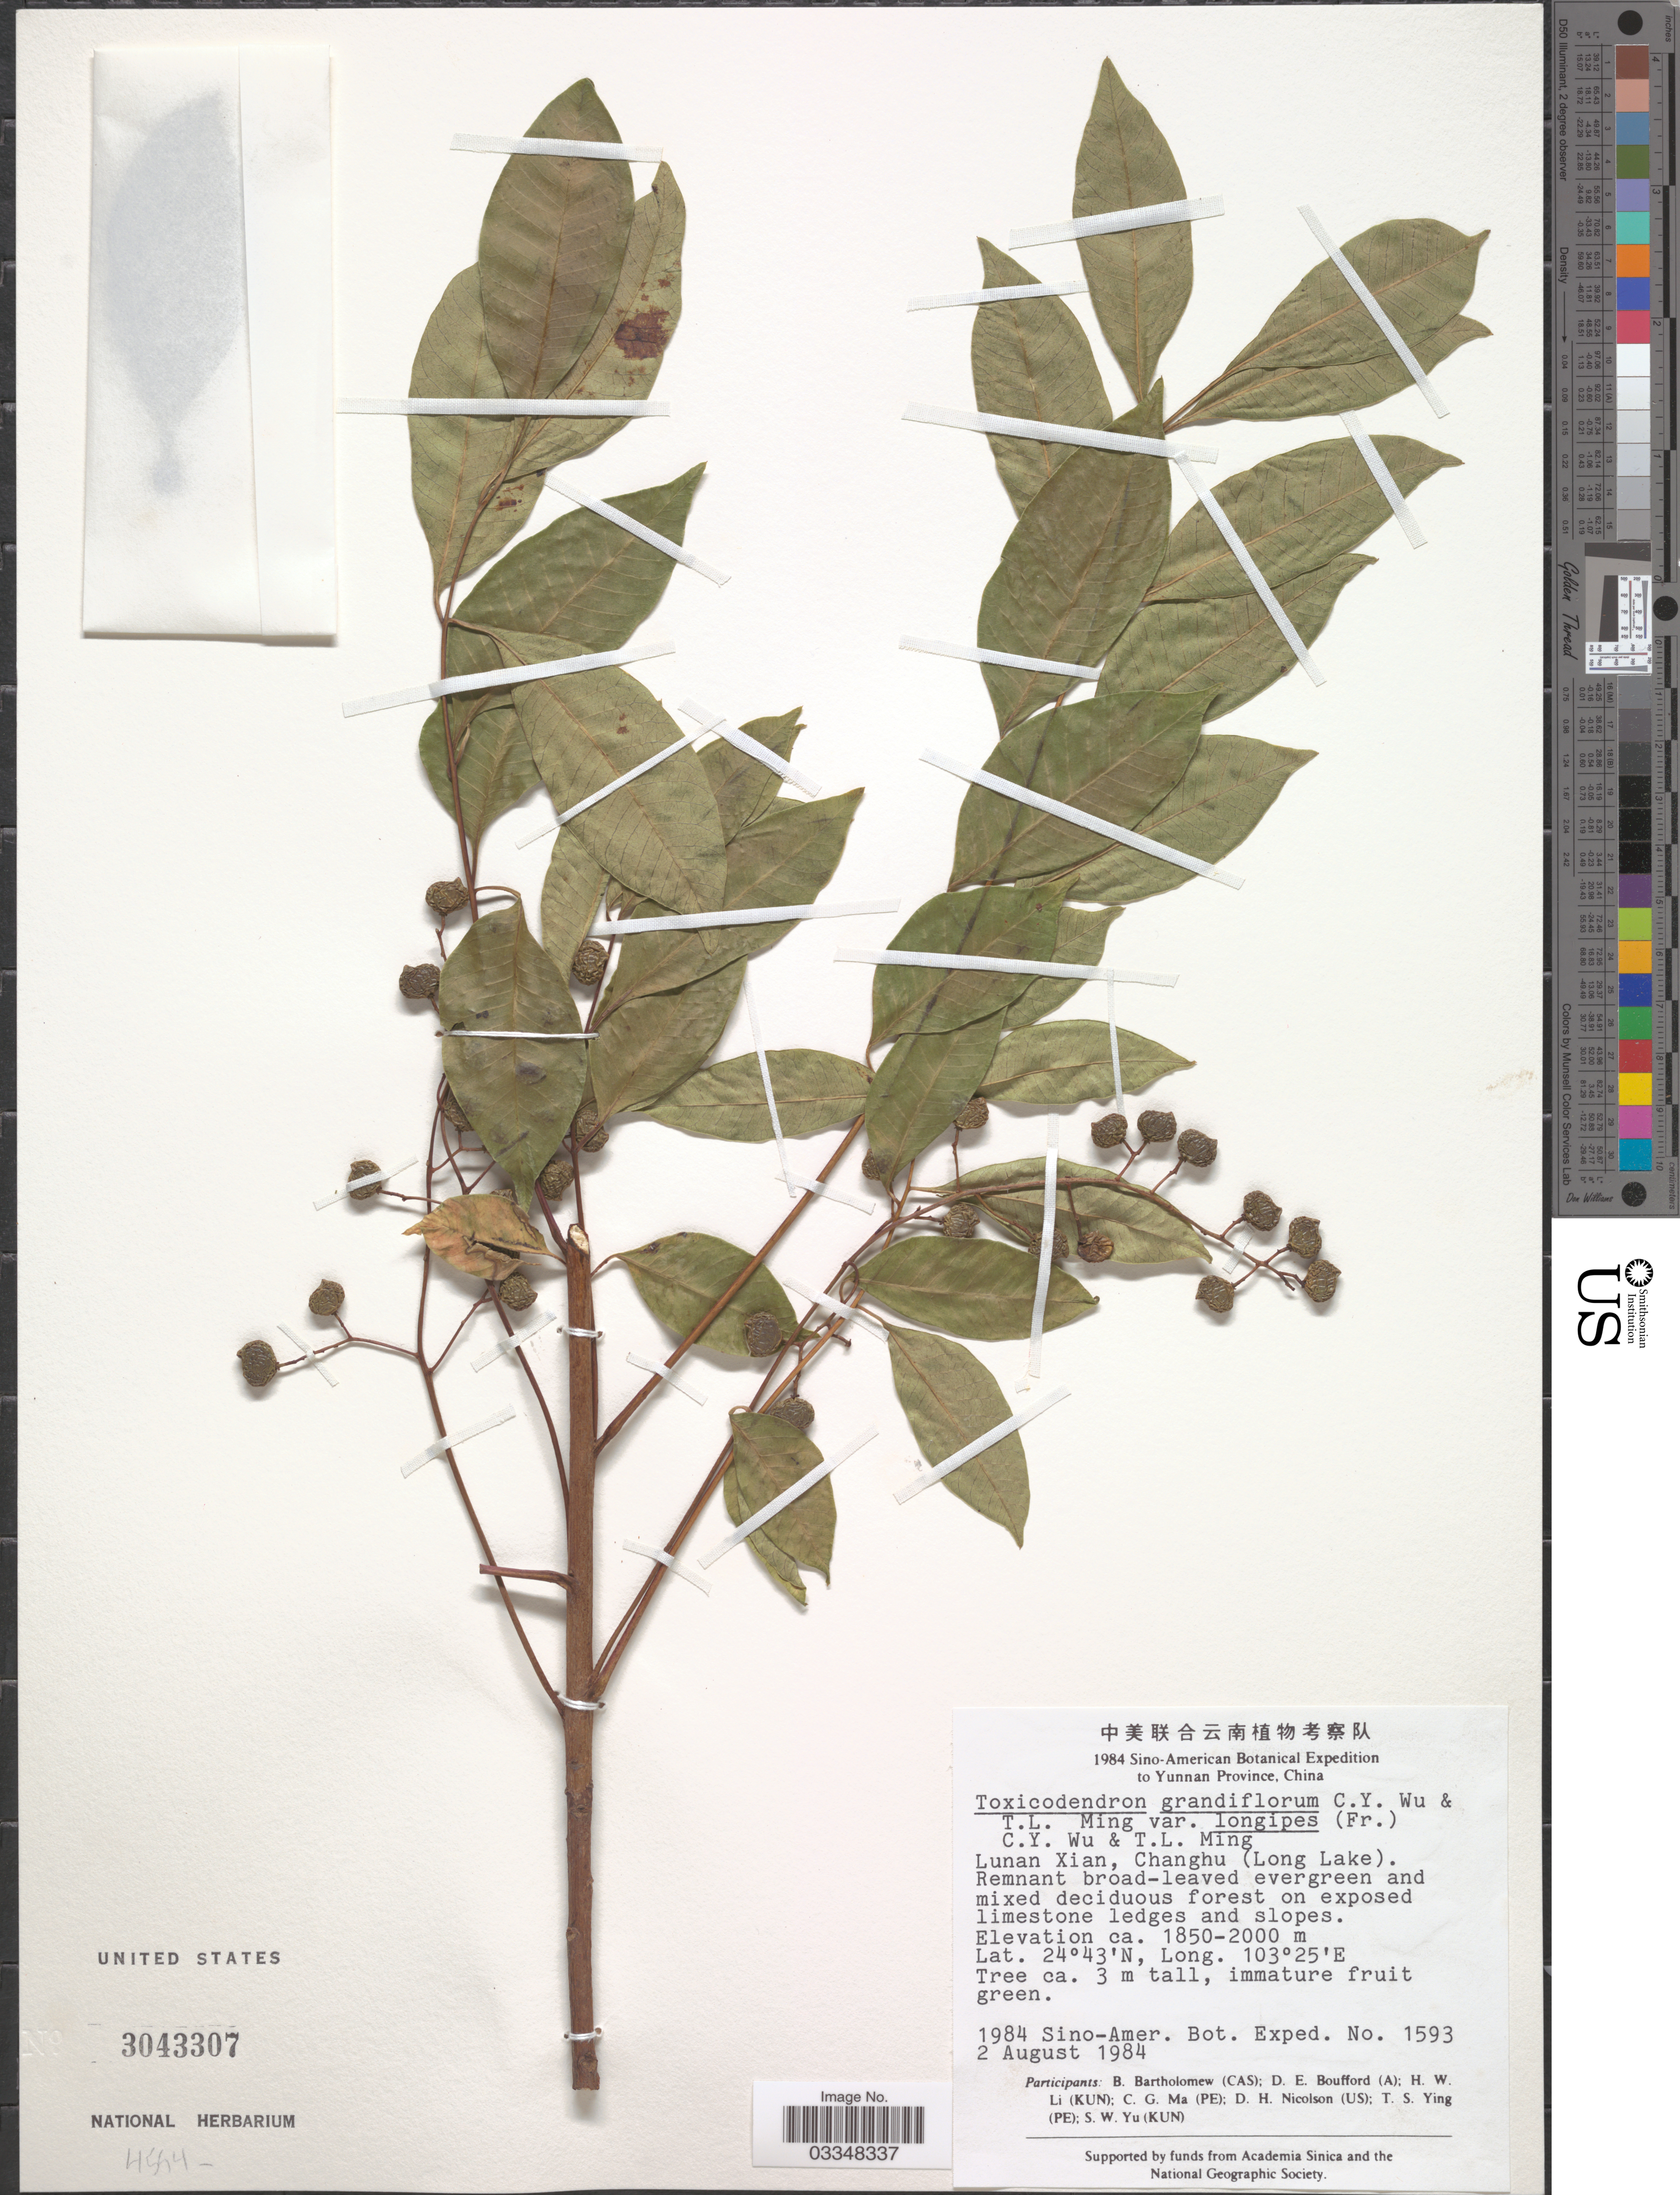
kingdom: Plantae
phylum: Tracheophyta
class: Magnoliopsida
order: Sapindales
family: Anacardiaceae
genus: Toxicodendron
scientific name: Toxicodendron grandiflorum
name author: C.Y. Wu & T.L. Ming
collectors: Sino-Amer. Bot. Exped. 1984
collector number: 1593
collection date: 1984-08-02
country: China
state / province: Yunnan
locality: Lunan Xian, Changhu (Long Lake).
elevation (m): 1850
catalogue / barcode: US 3043307